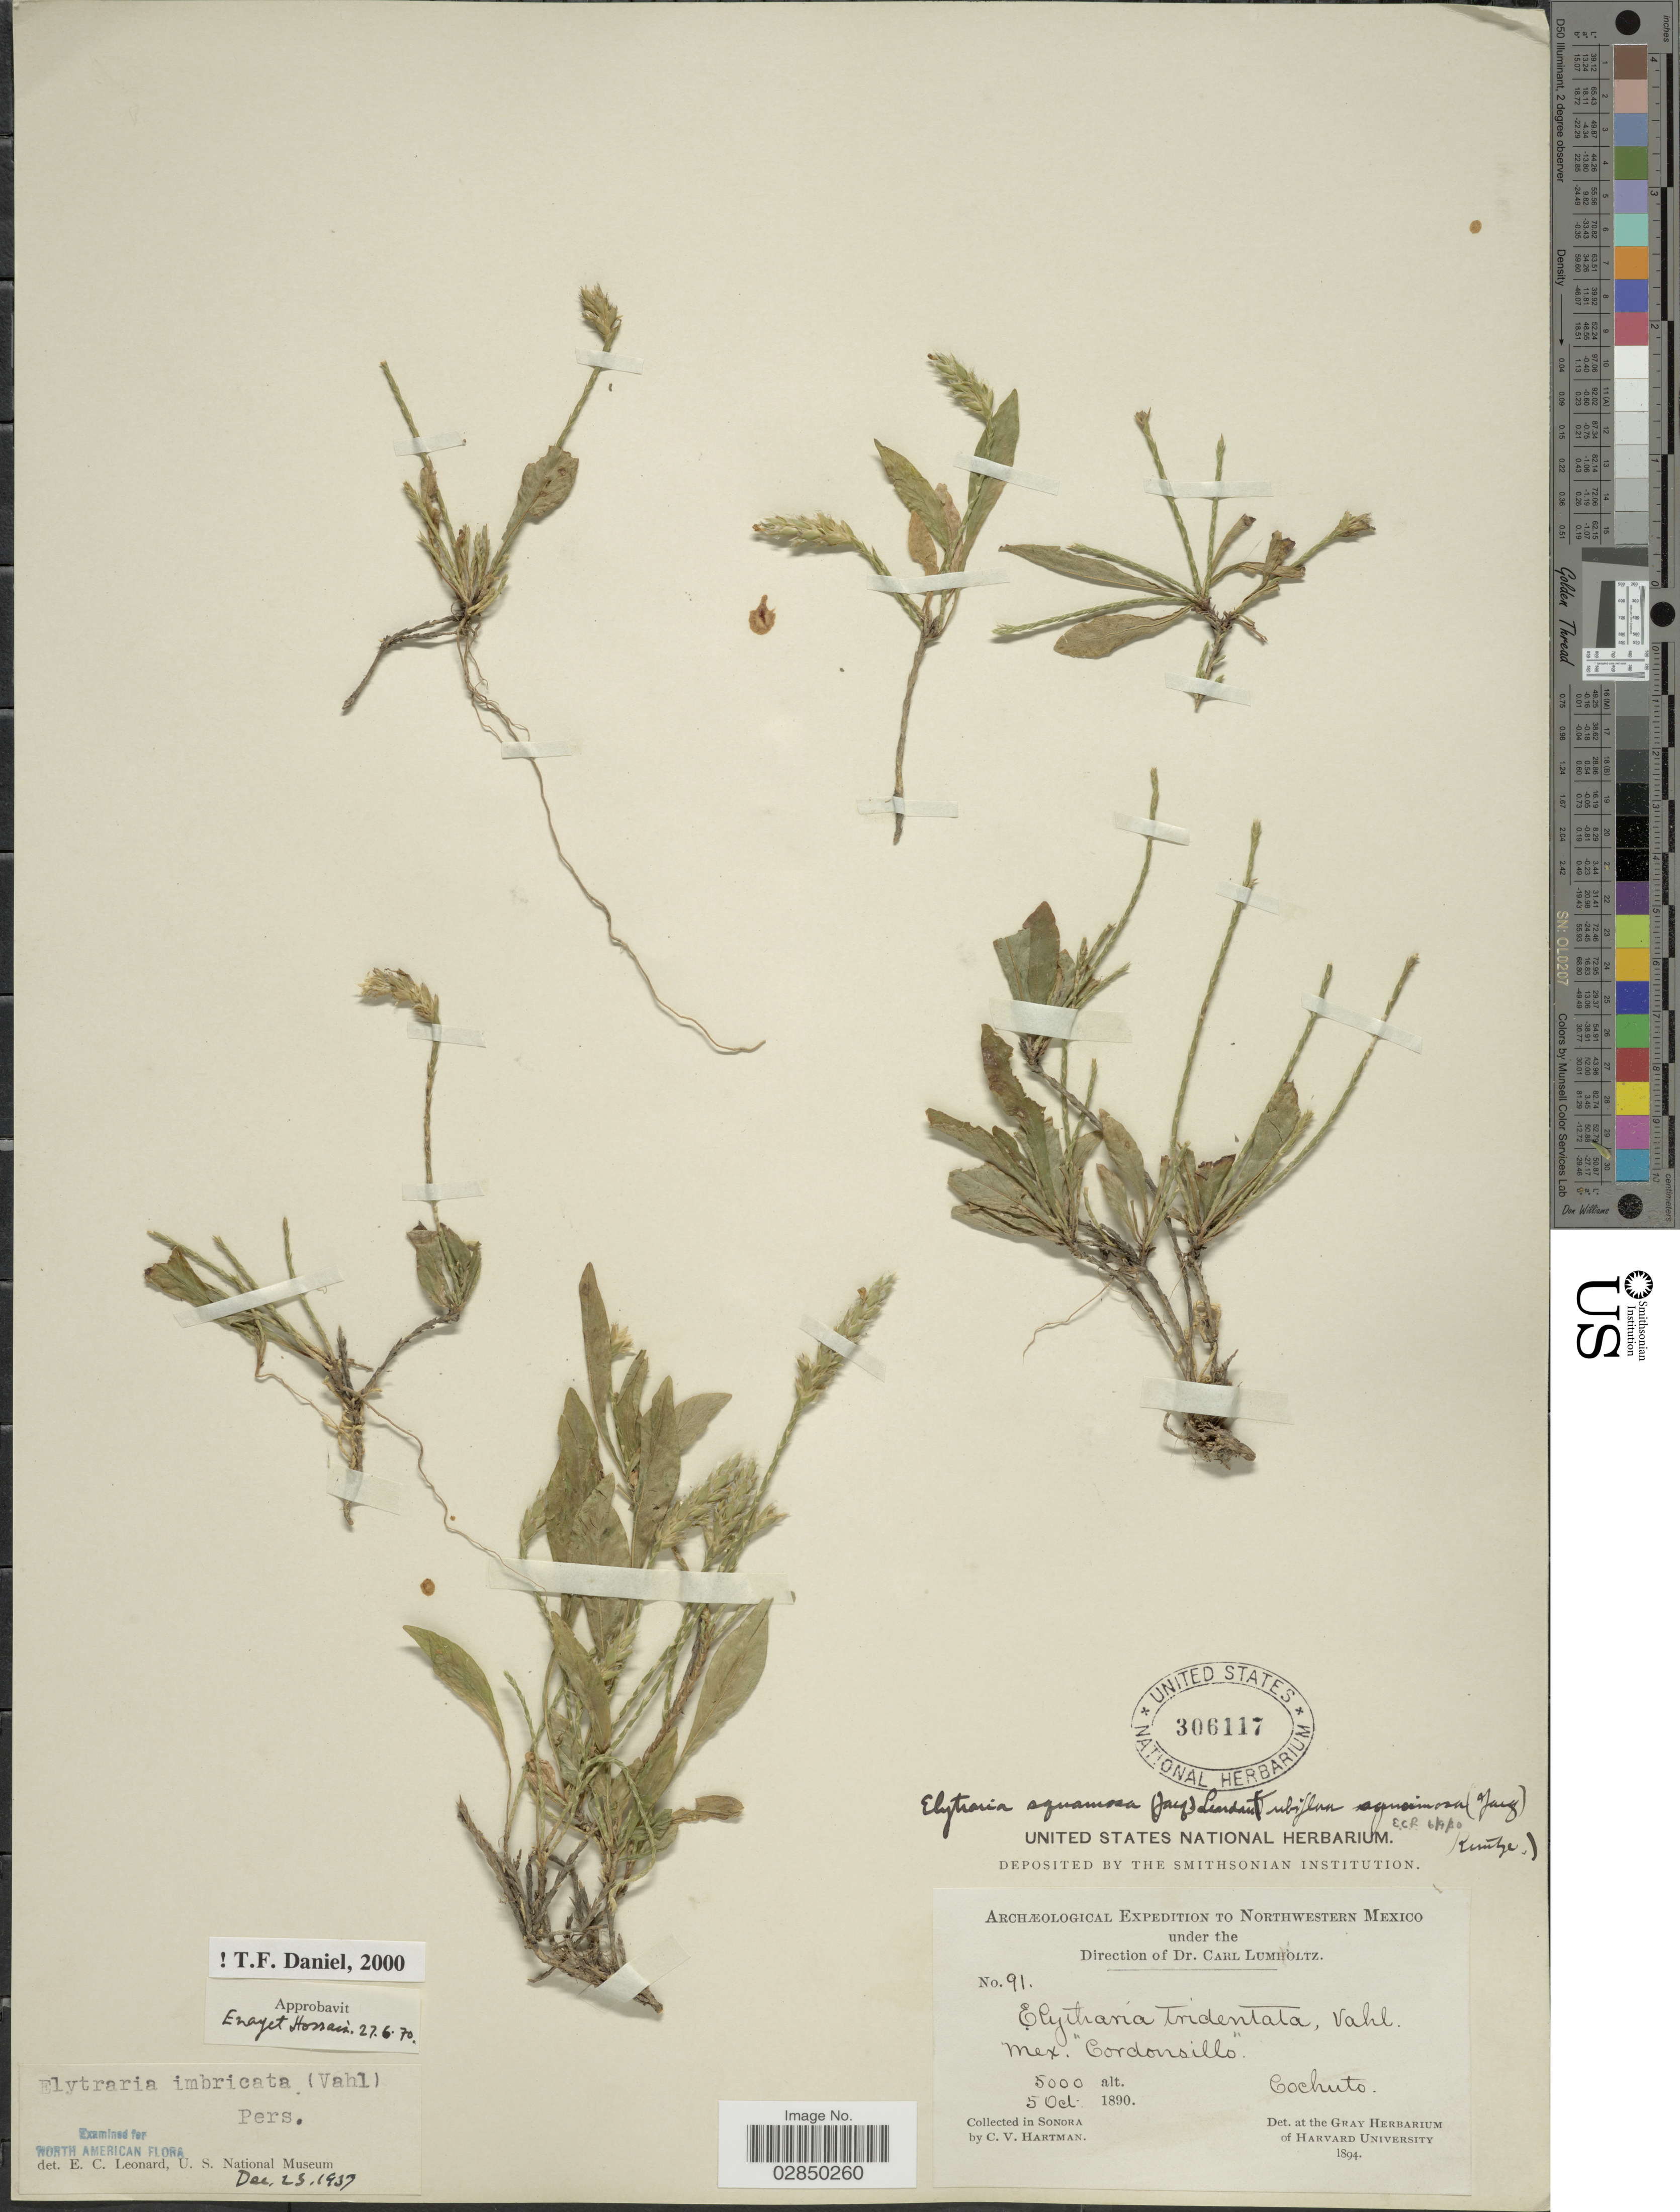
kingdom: Plantae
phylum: Tracheophyta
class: Magnoliopsida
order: Lamiales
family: Acanthaceae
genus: Elytraria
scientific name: Elytraria imbricata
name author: (Vahl) Pers.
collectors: C. V. Hartman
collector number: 91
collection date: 1890-10-05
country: Mexico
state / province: Sonora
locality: Northwestern Mexico. Cochuto.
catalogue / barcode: US 306117